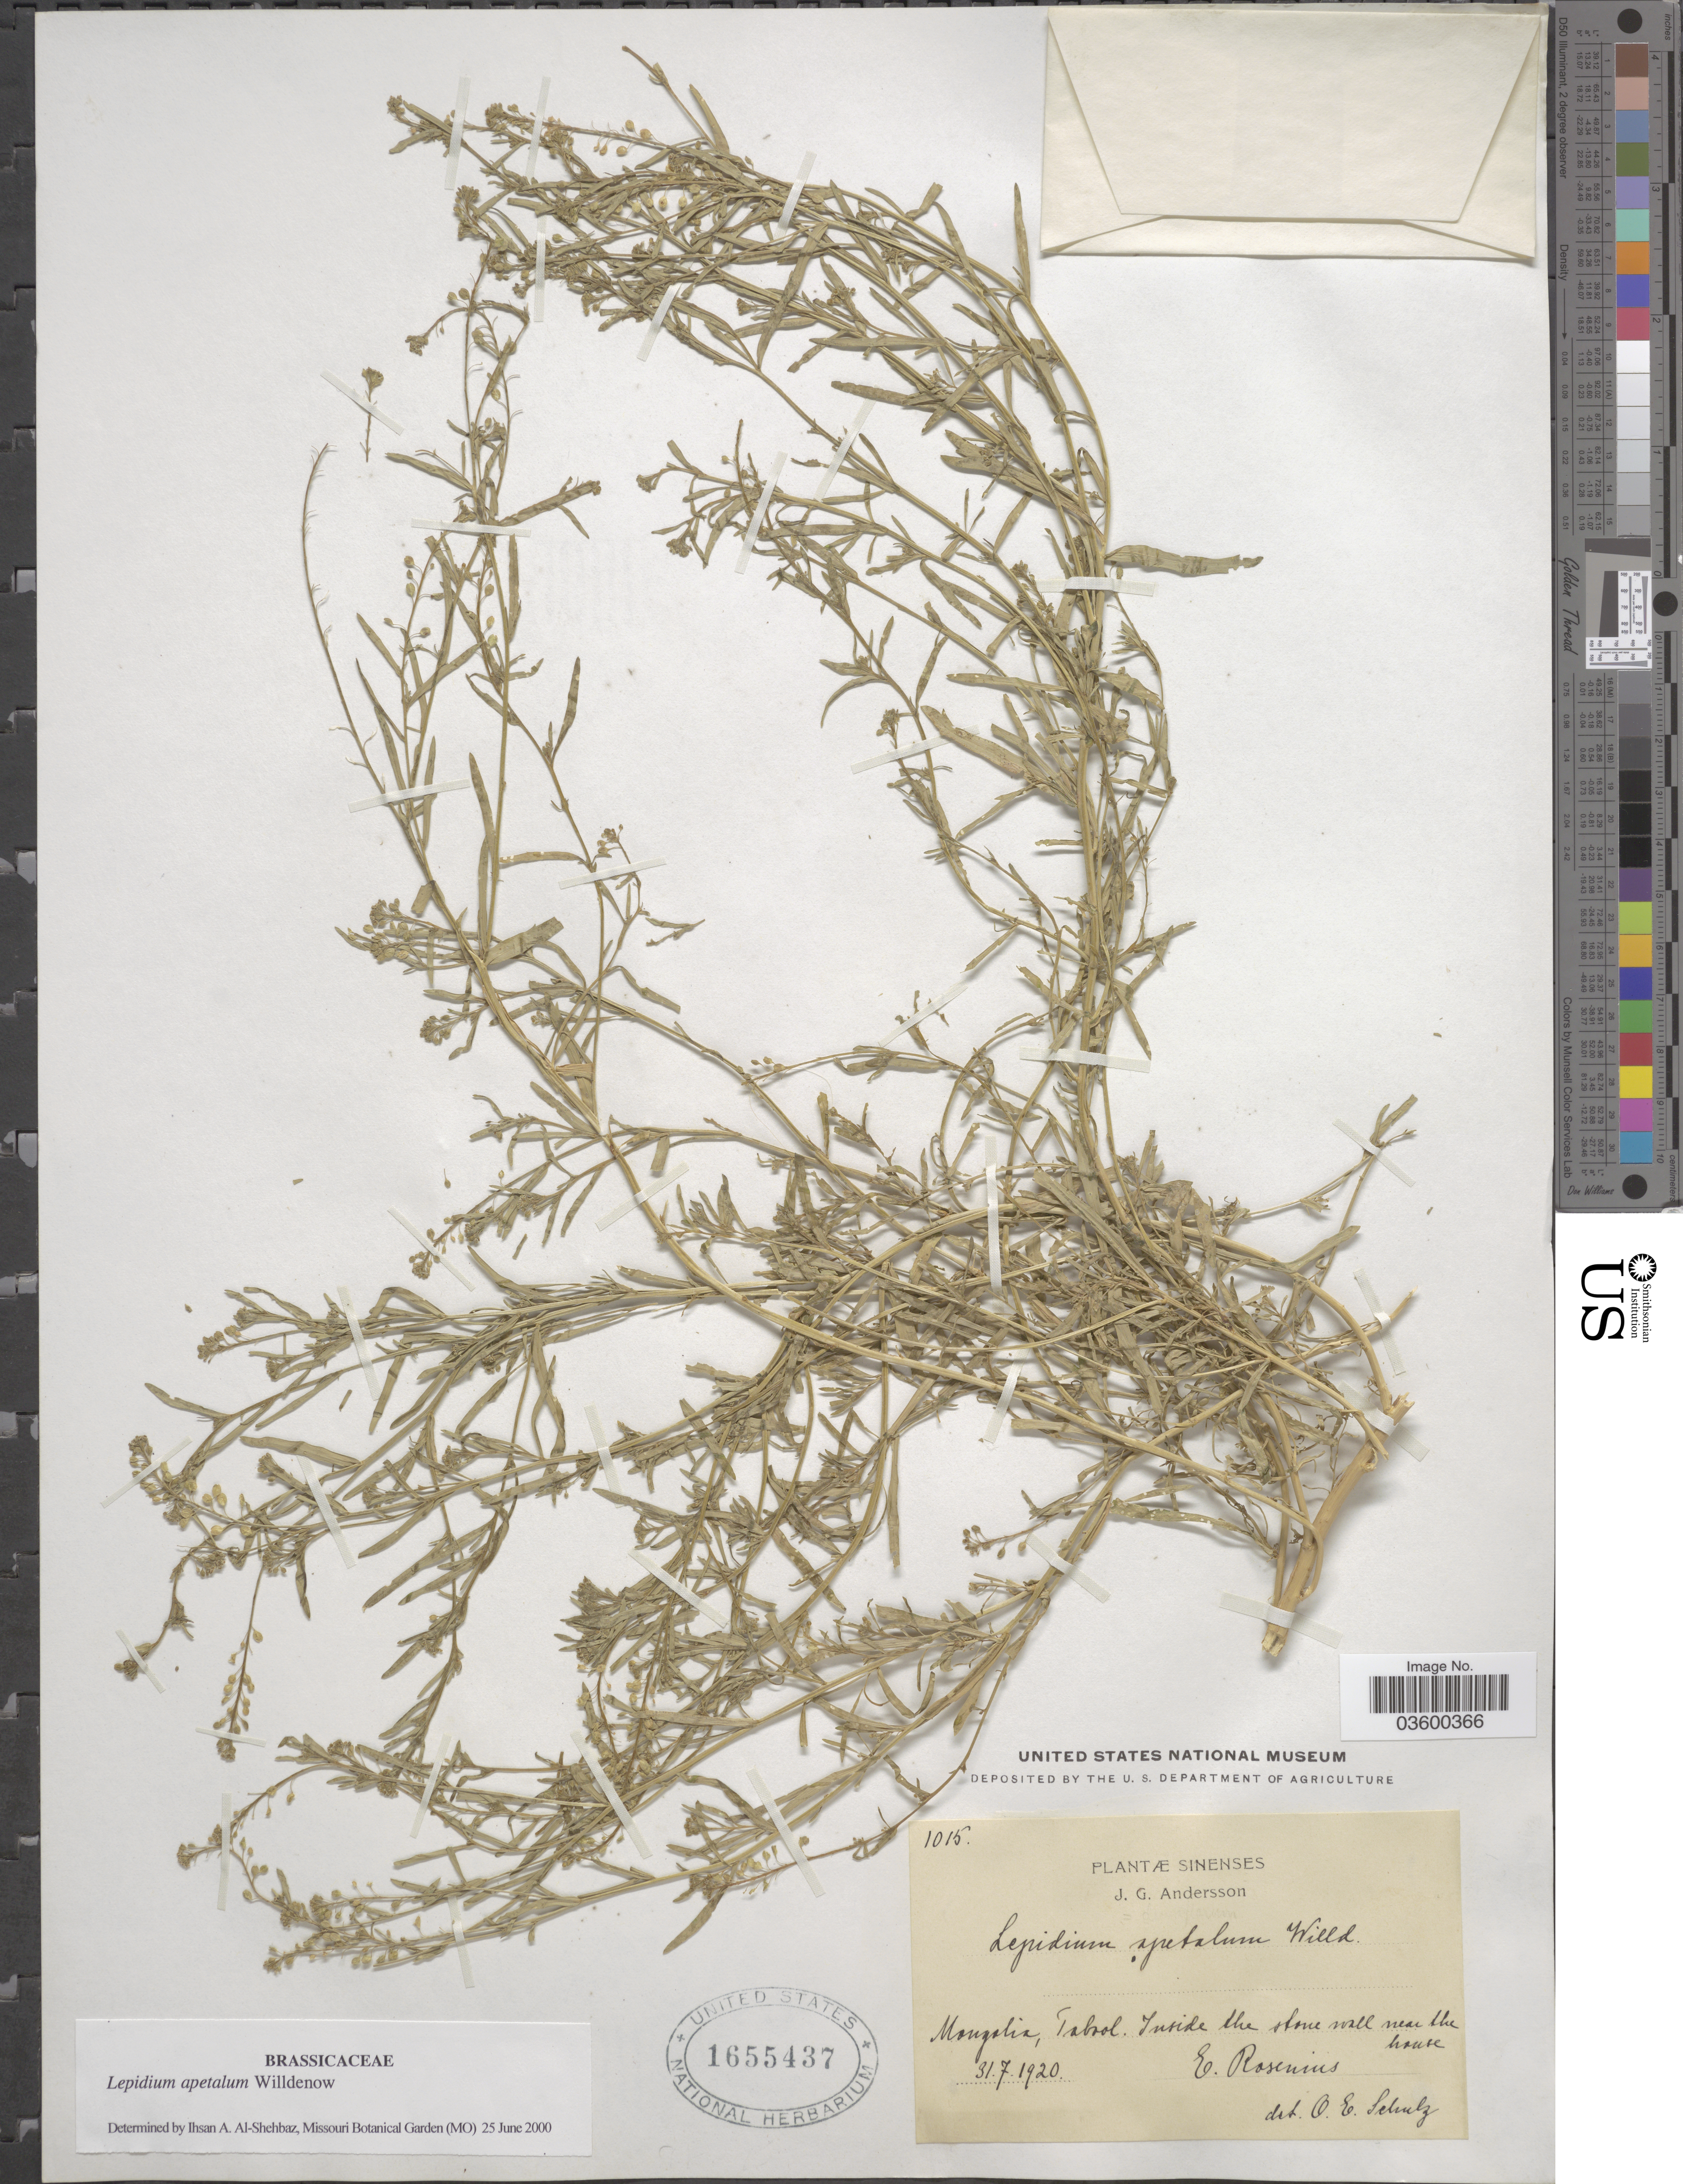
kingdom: Plantae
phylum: Tracheophyta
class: Magnoliopsida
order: Brassicales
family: Brassicaceae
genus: Lepidium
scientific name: Lepidium apetalum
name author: Willd.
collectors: E. Rosenius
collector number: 1015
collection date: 1920-07-31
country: Mongolia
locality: Tabaol. Inside the stone wall near the house.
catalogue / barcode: US 1655437